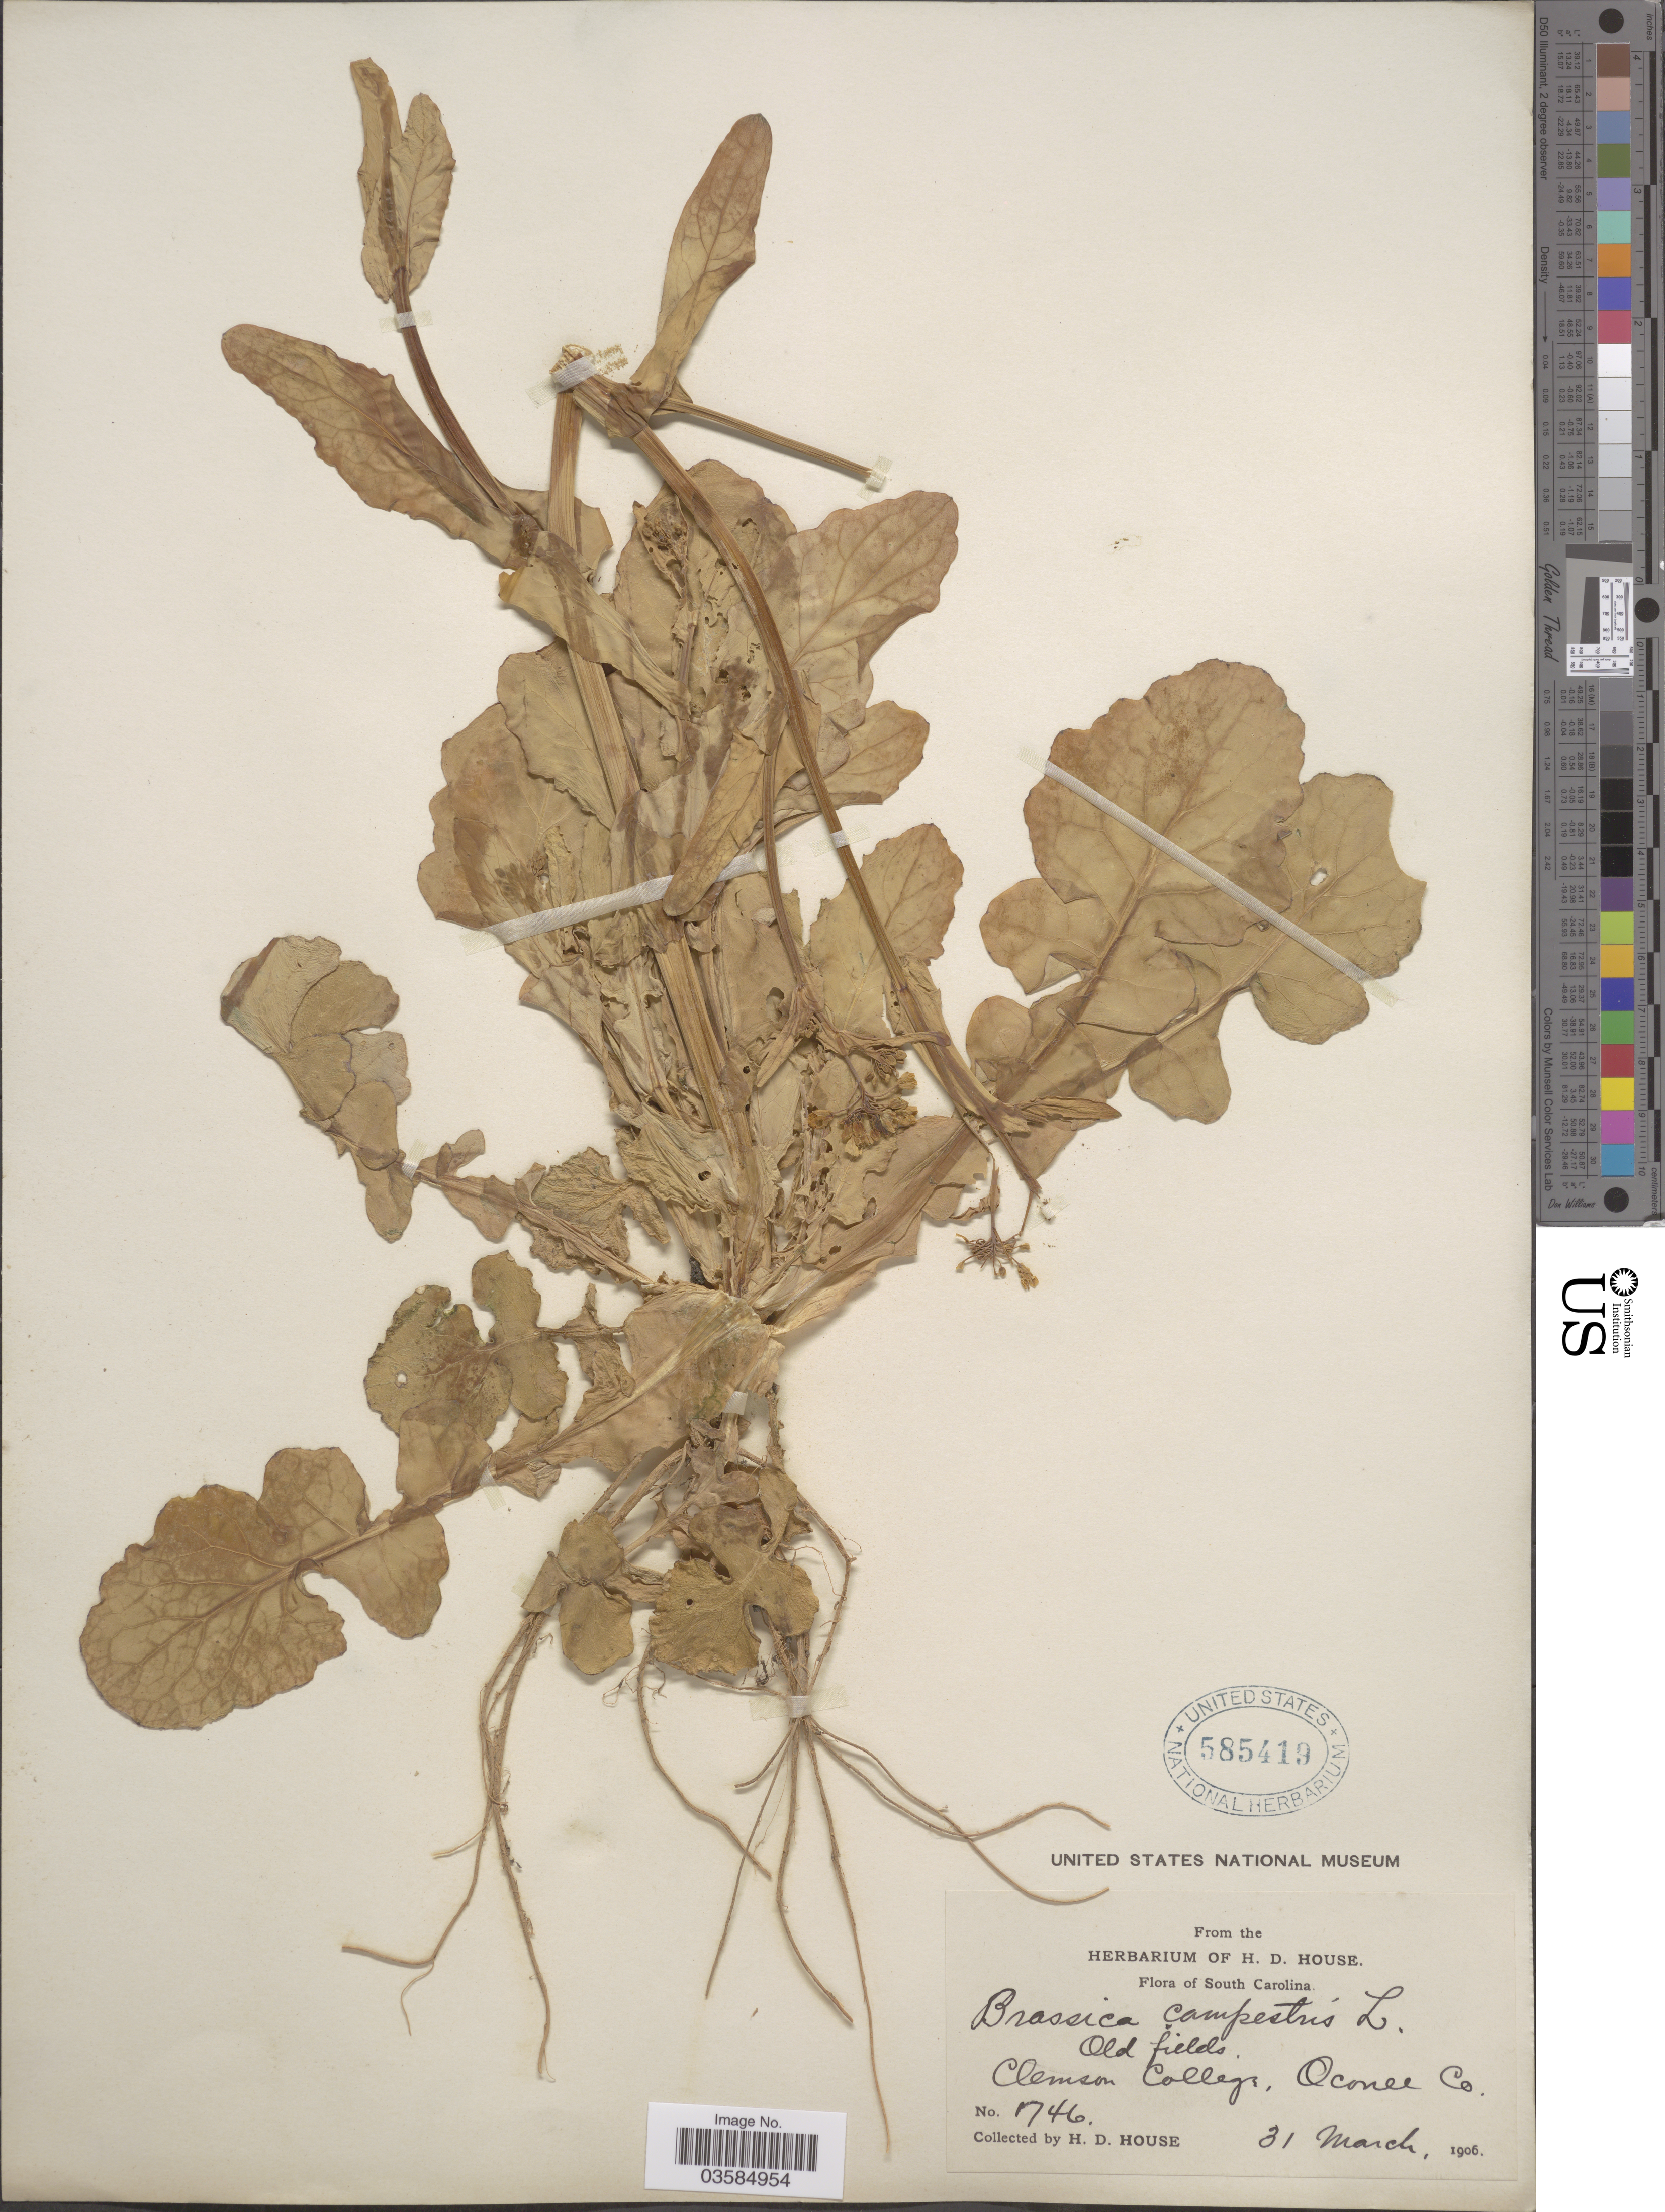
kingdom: Plantae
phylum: Tracheophyta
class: Magnoliopsida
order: Brassicales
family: Brassicaceae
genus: Brassica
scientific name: Brassica campestris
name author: L.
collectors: H. D. House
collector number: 1746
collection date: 1906-03-31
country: United States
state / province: South Carolina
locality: Clemson College, Oconee Co.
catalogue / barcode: US 585419